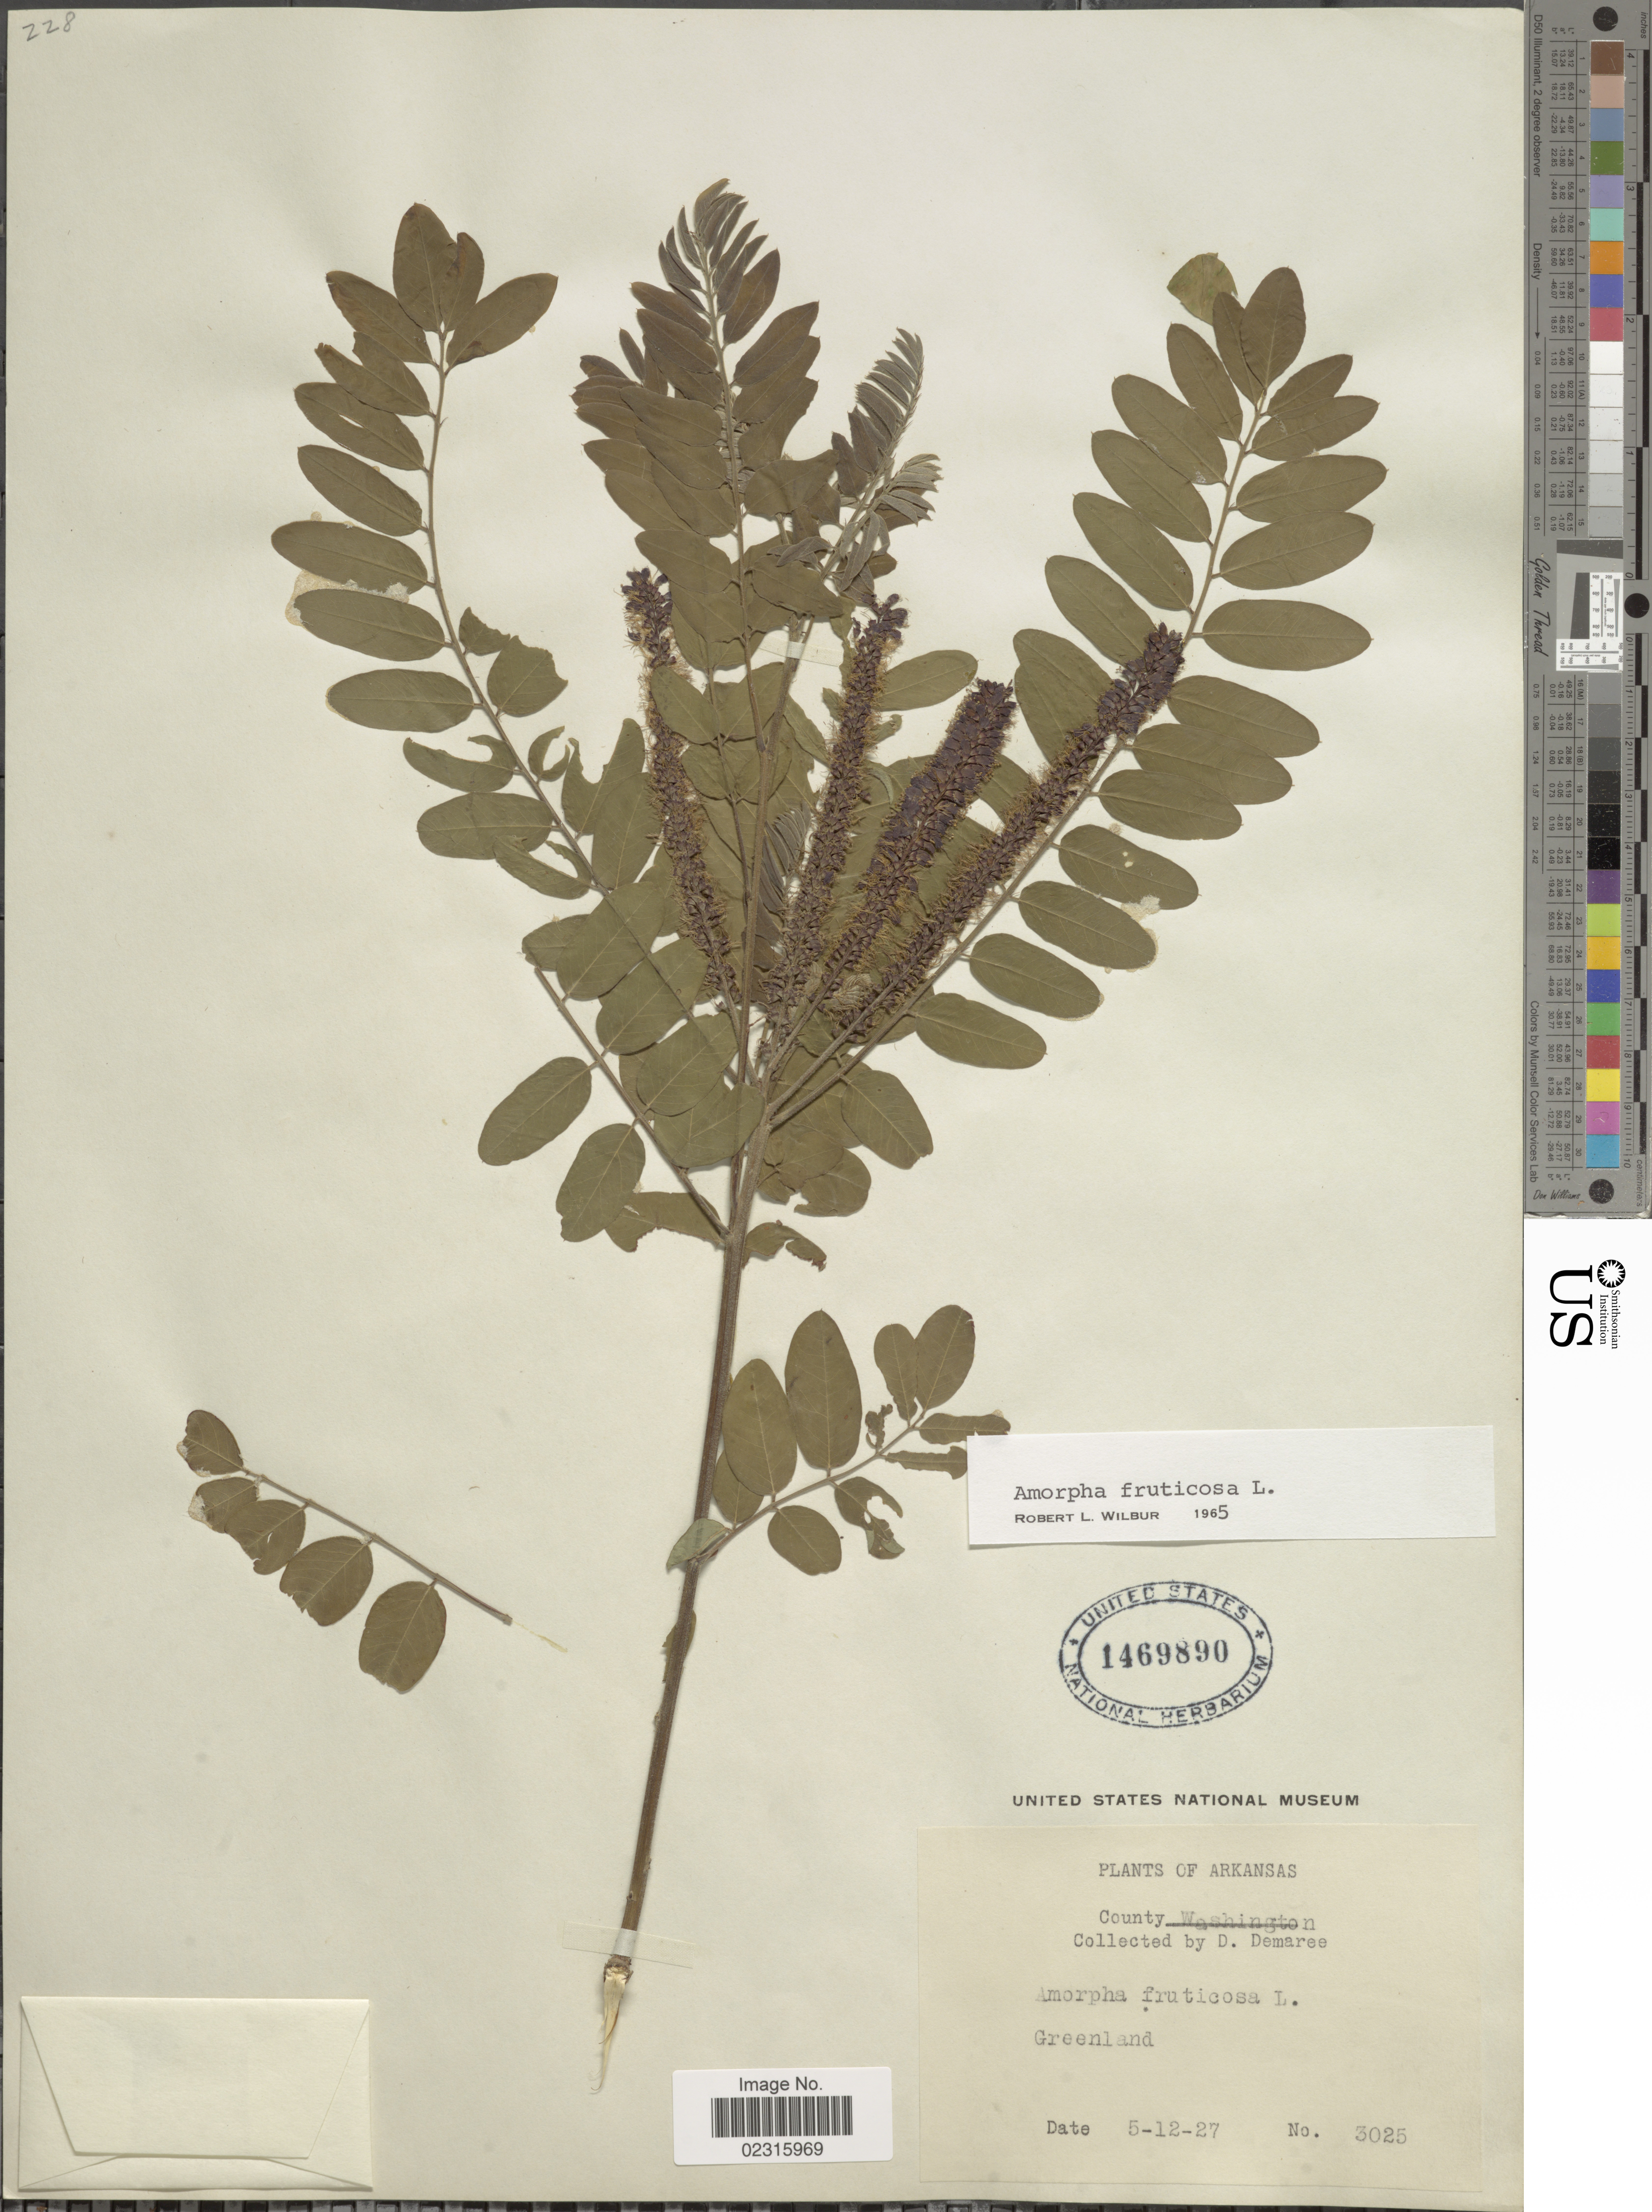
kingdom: Plantae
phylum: Tracheophyta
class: Magnoliopsida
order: Fabales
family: Fabaceae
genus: Amorpha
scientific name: Amorpha fruticosa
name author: L.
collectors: D. Demaree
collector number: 3025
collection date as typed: Transcribed d/m/y: 12/5/27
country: United States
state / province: Arkansas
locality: Greenland.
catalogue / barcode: US 1469890